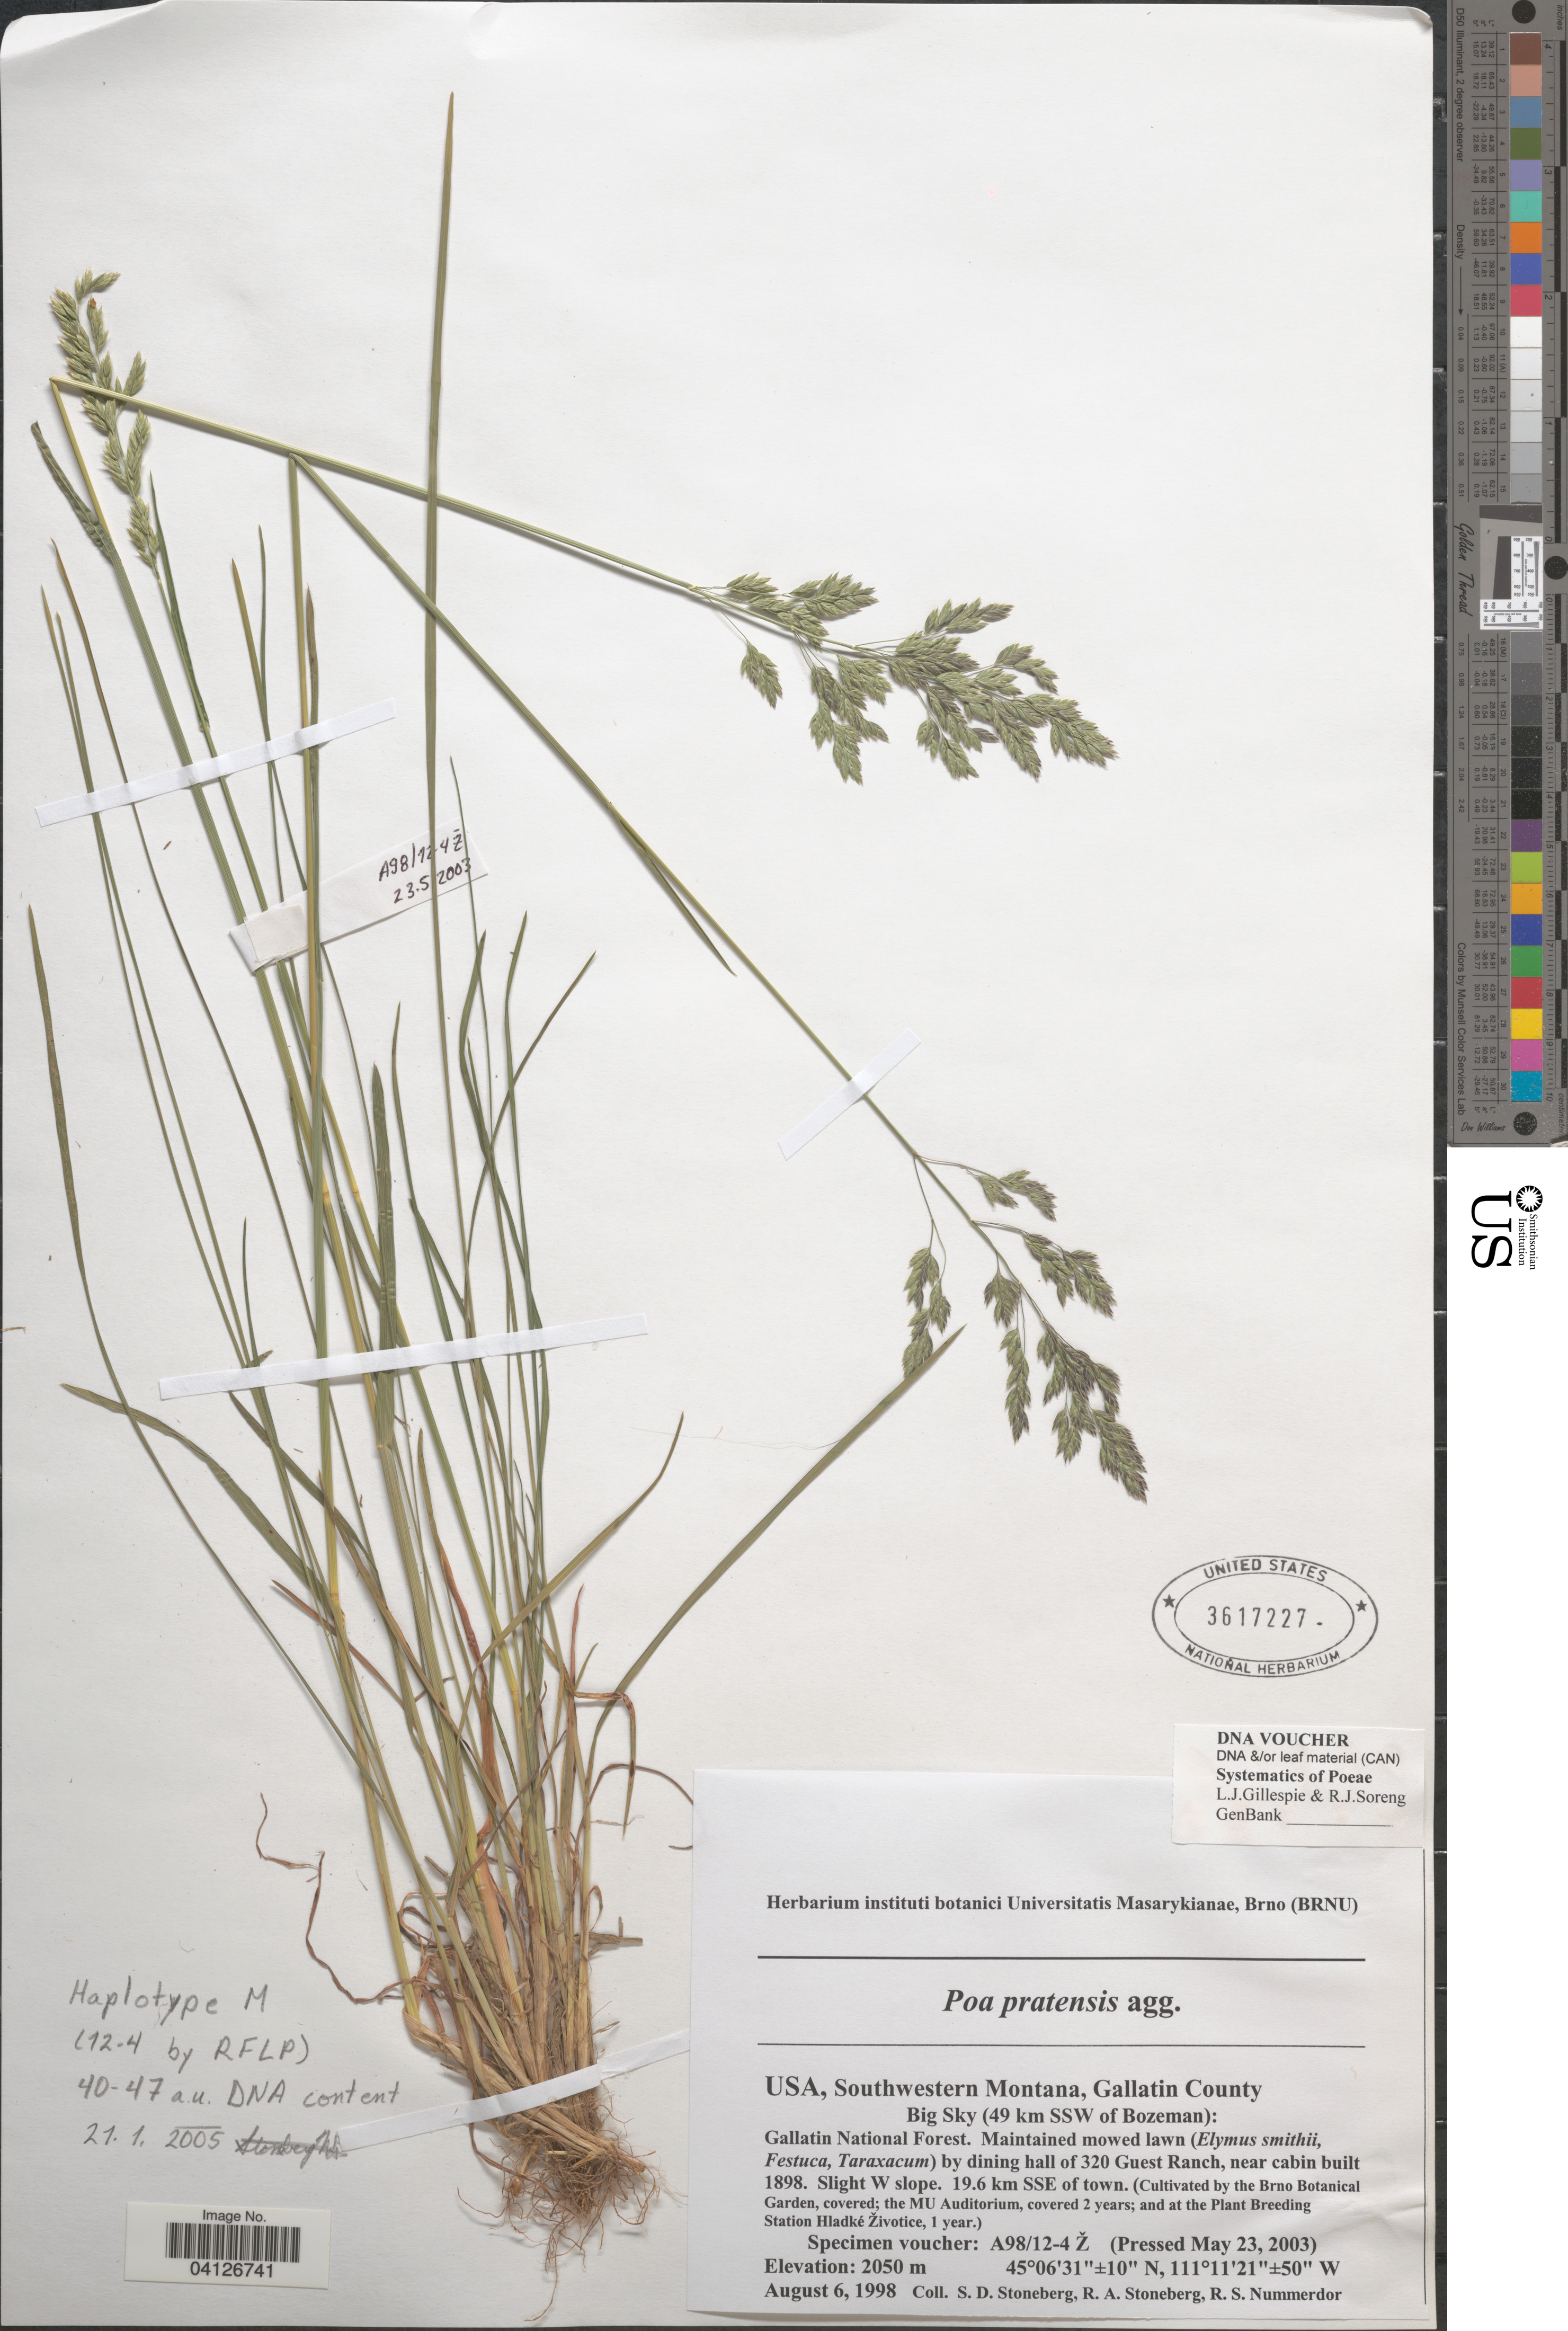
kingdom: Plantae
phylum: Tracheophyta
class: Liliopsida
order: Poales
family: Poaceae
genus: Poa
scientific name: Poa pratensis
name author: L.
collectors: Ex herb. instituti botanici Universitatis Masarykianae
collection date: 2003-05-23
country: Czechia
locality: (Cultivated in Brno Botanical Garden, covered; the MU Auditorium, covered 2 years; and the Plant Breeding Station Hladké Životice, 1 year.).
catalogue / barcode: US 3617227